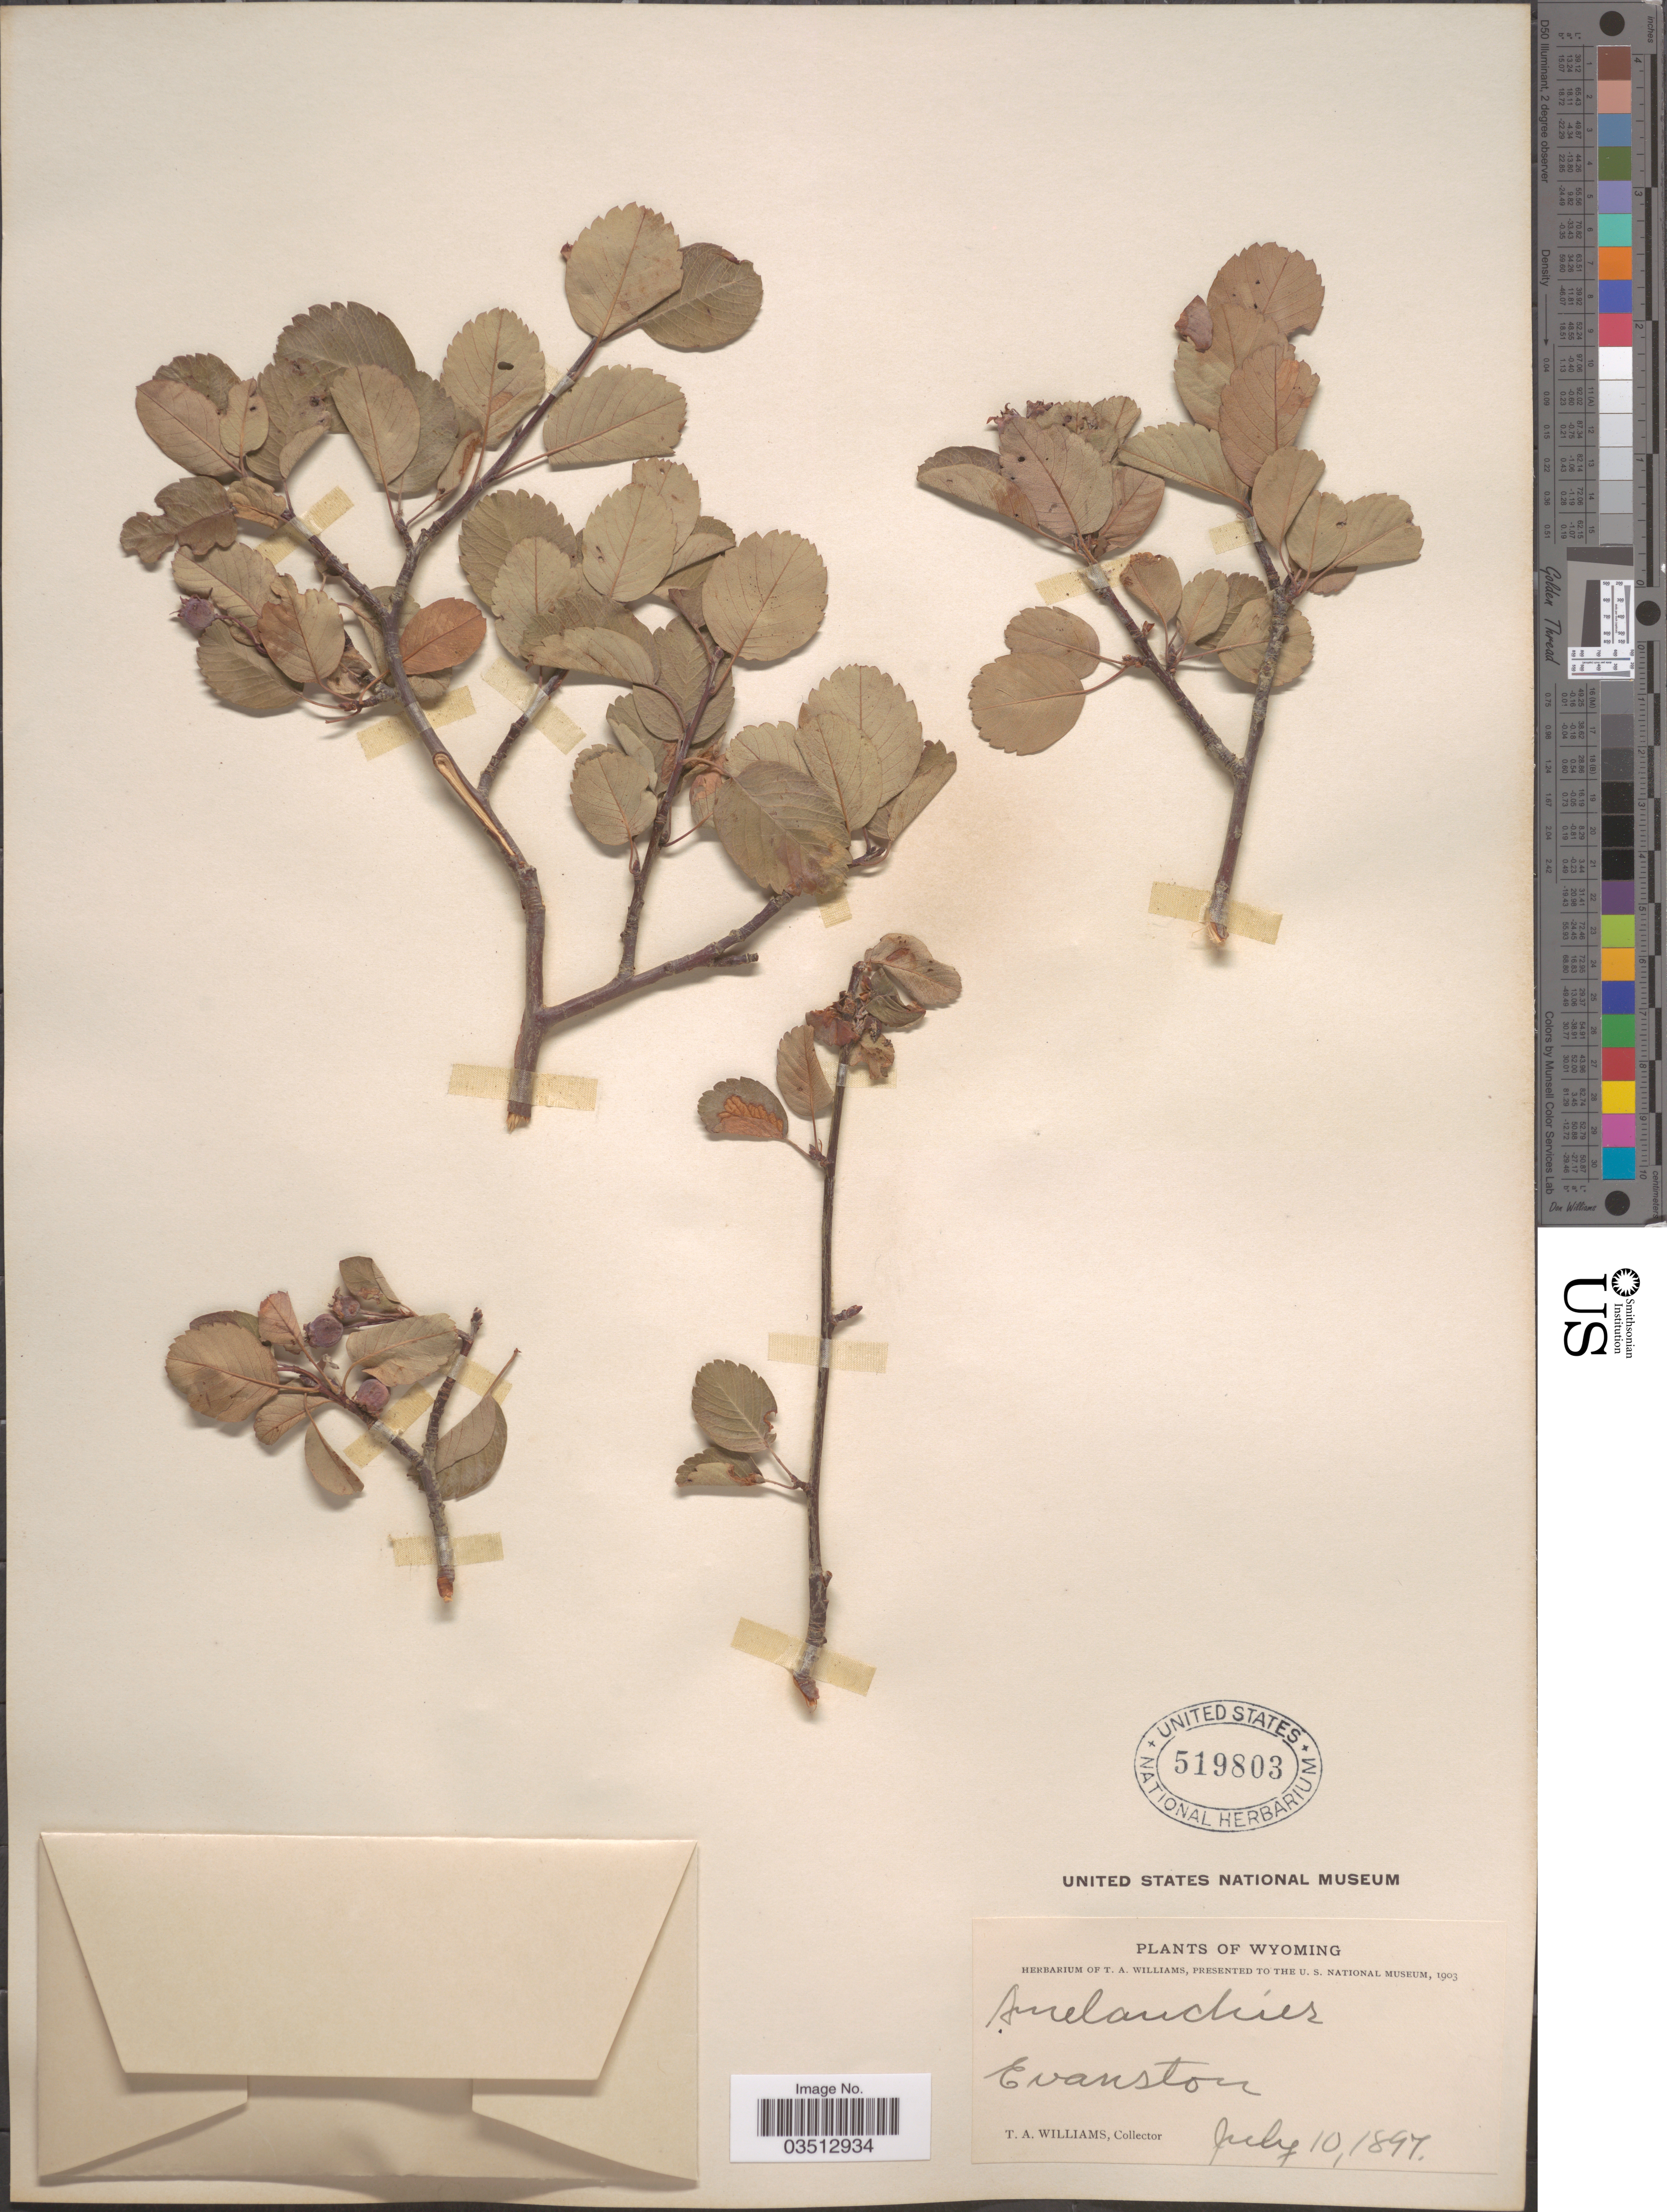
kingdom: Plantae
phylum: Tracheophyta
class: Magnoliopsida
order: Rosales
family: Rosaceae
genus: Amelanchier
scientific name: Amelanchier sp.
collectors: T. Williams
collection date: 1897-07-10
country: United States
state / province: Wyoming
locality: Evanston.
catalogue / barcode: US 519803